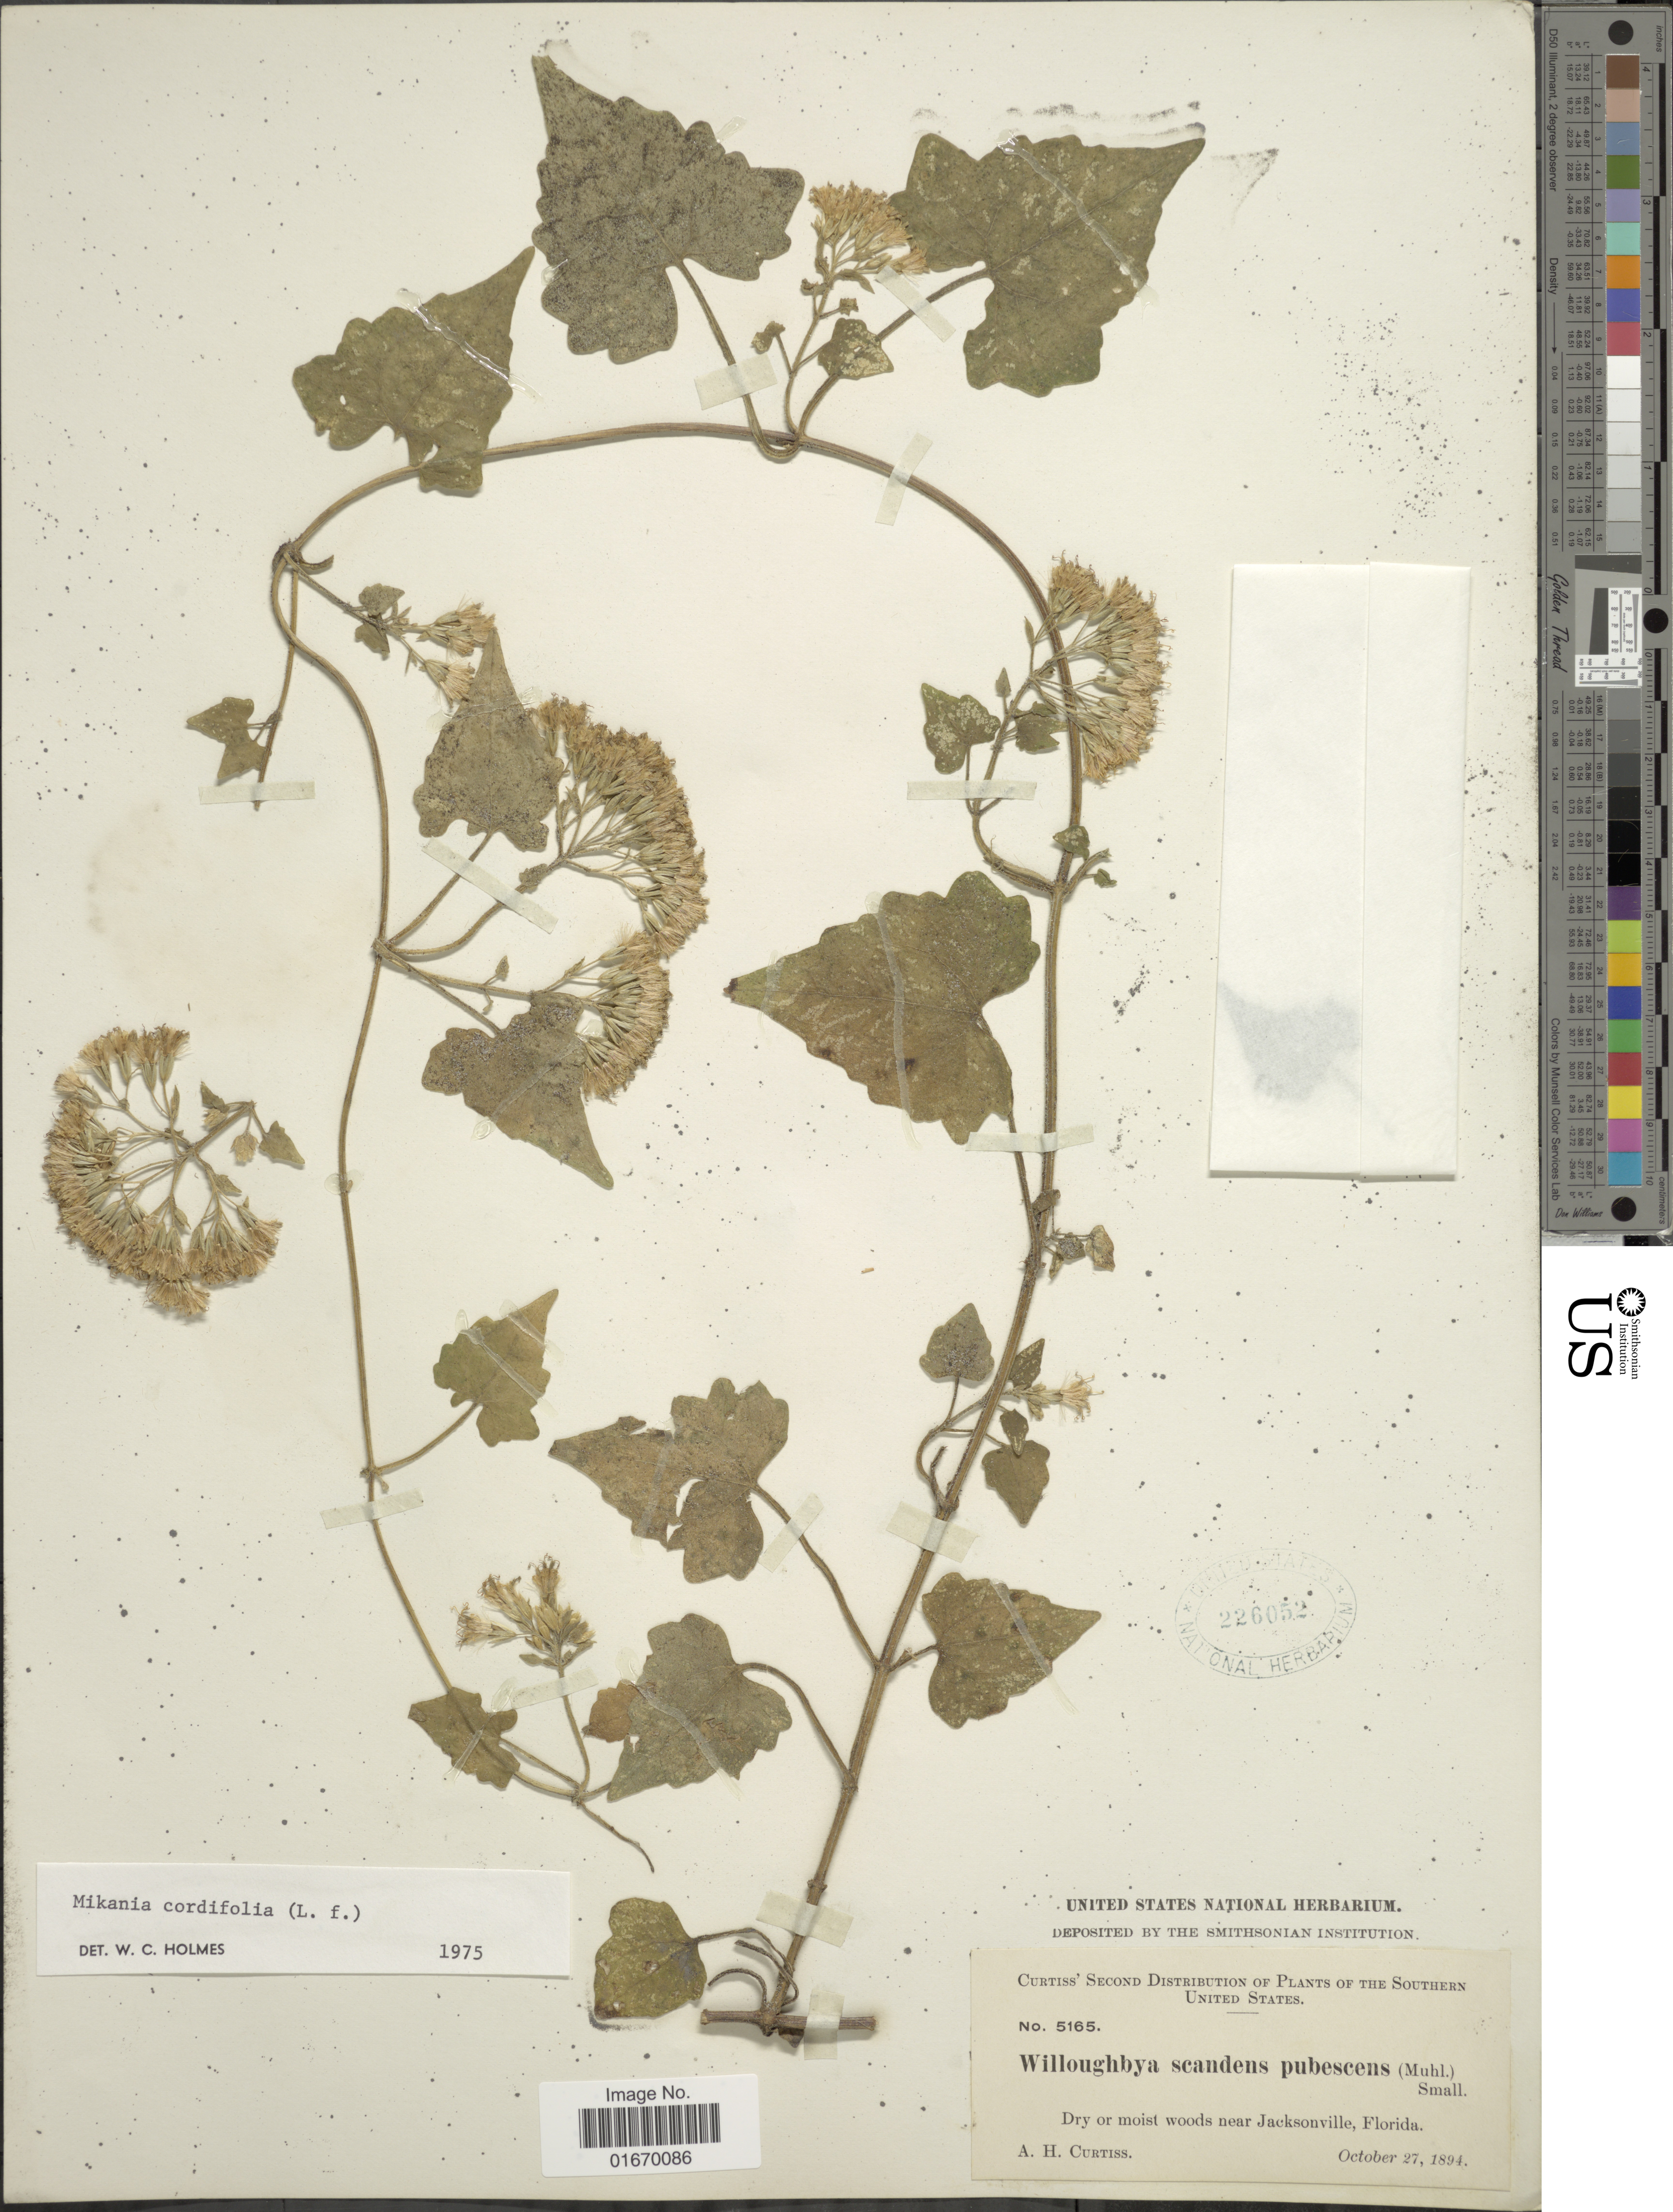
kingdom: Plantae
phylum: Tracheophyta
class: Magnoliopsida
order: Asterales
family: Asteraceae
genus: Mikania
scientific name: Mikania cordifolia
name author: Kunth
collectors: A. H. Curtiss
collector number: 5165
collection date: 1894-10-27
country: United States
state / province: Florida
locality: Southern United States, near Jacksonville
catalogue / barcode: US 226052